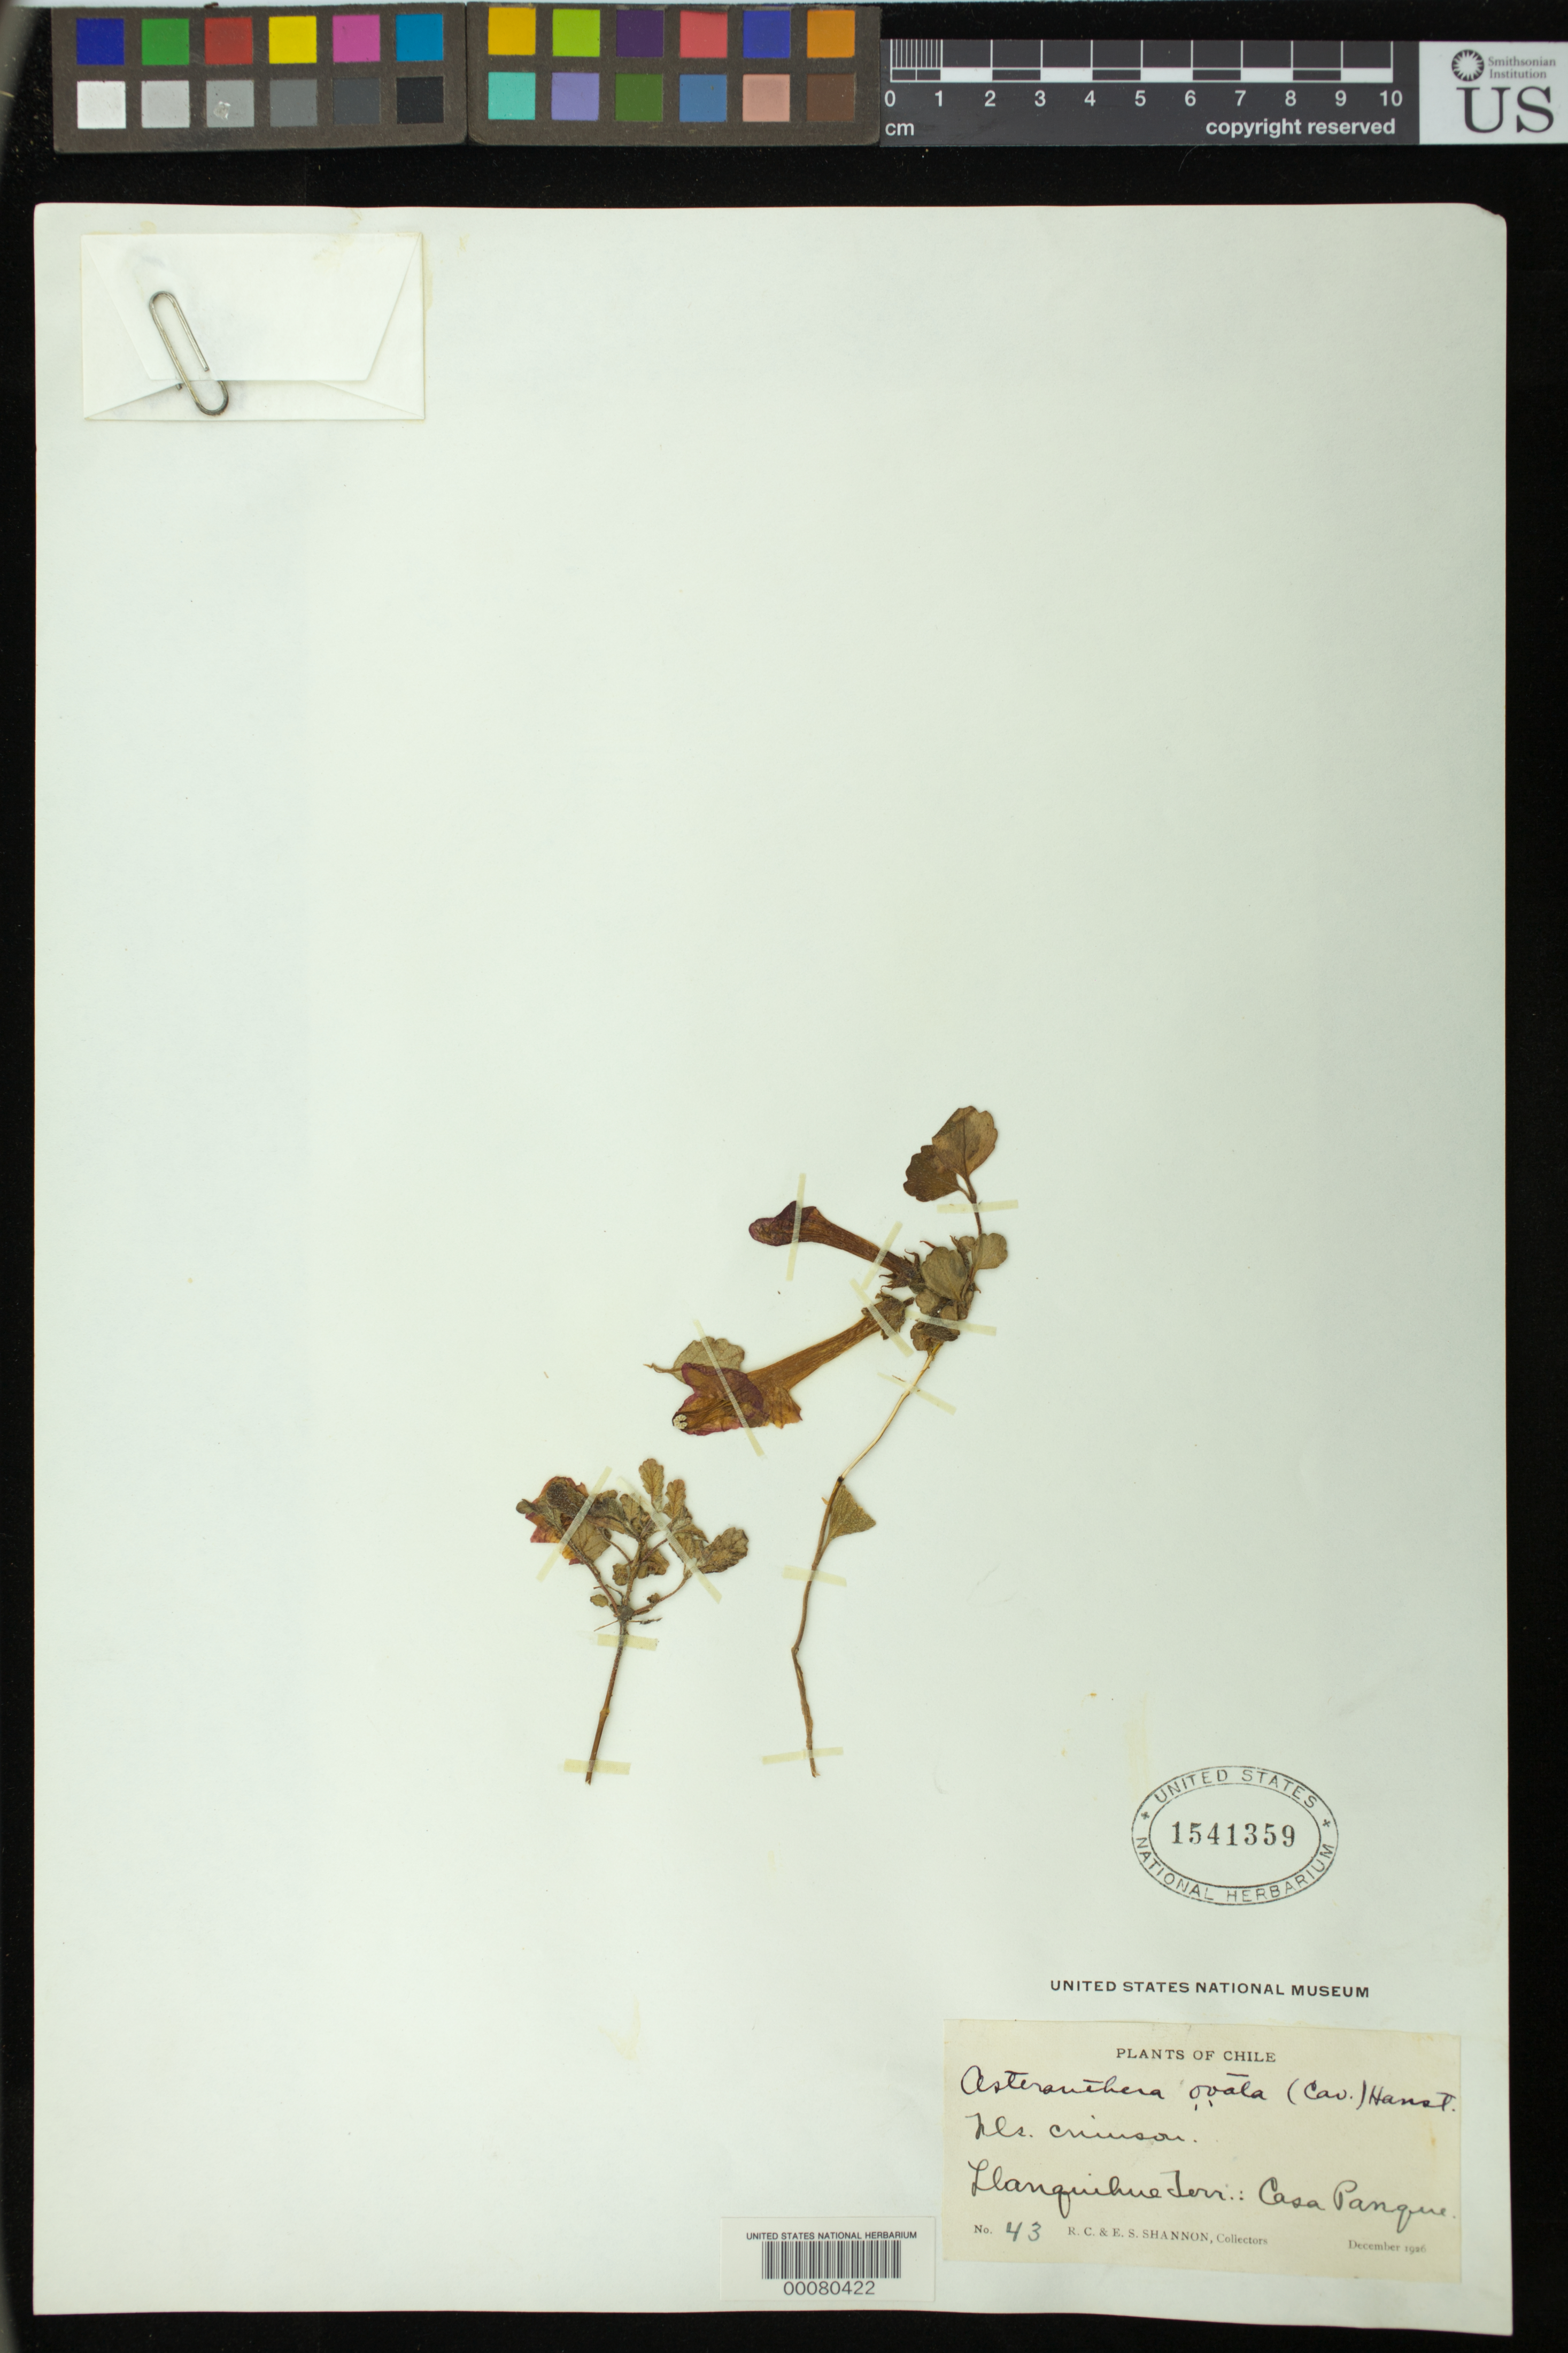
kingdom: Plantae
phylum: Tracheophyta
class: Magnoliopsida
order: Lamiales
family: Gesneriaceae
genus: Asteranthera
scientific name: Asteranthera ovata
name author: (Cav.) Hanst.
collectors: R. Shannon & E. Shannon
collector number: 43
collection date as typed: Dec 1926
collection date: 1926-12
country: Chile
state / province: Los Lagos (X)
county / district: Llanquihue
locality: Casa Panque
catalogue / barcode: US 1541359